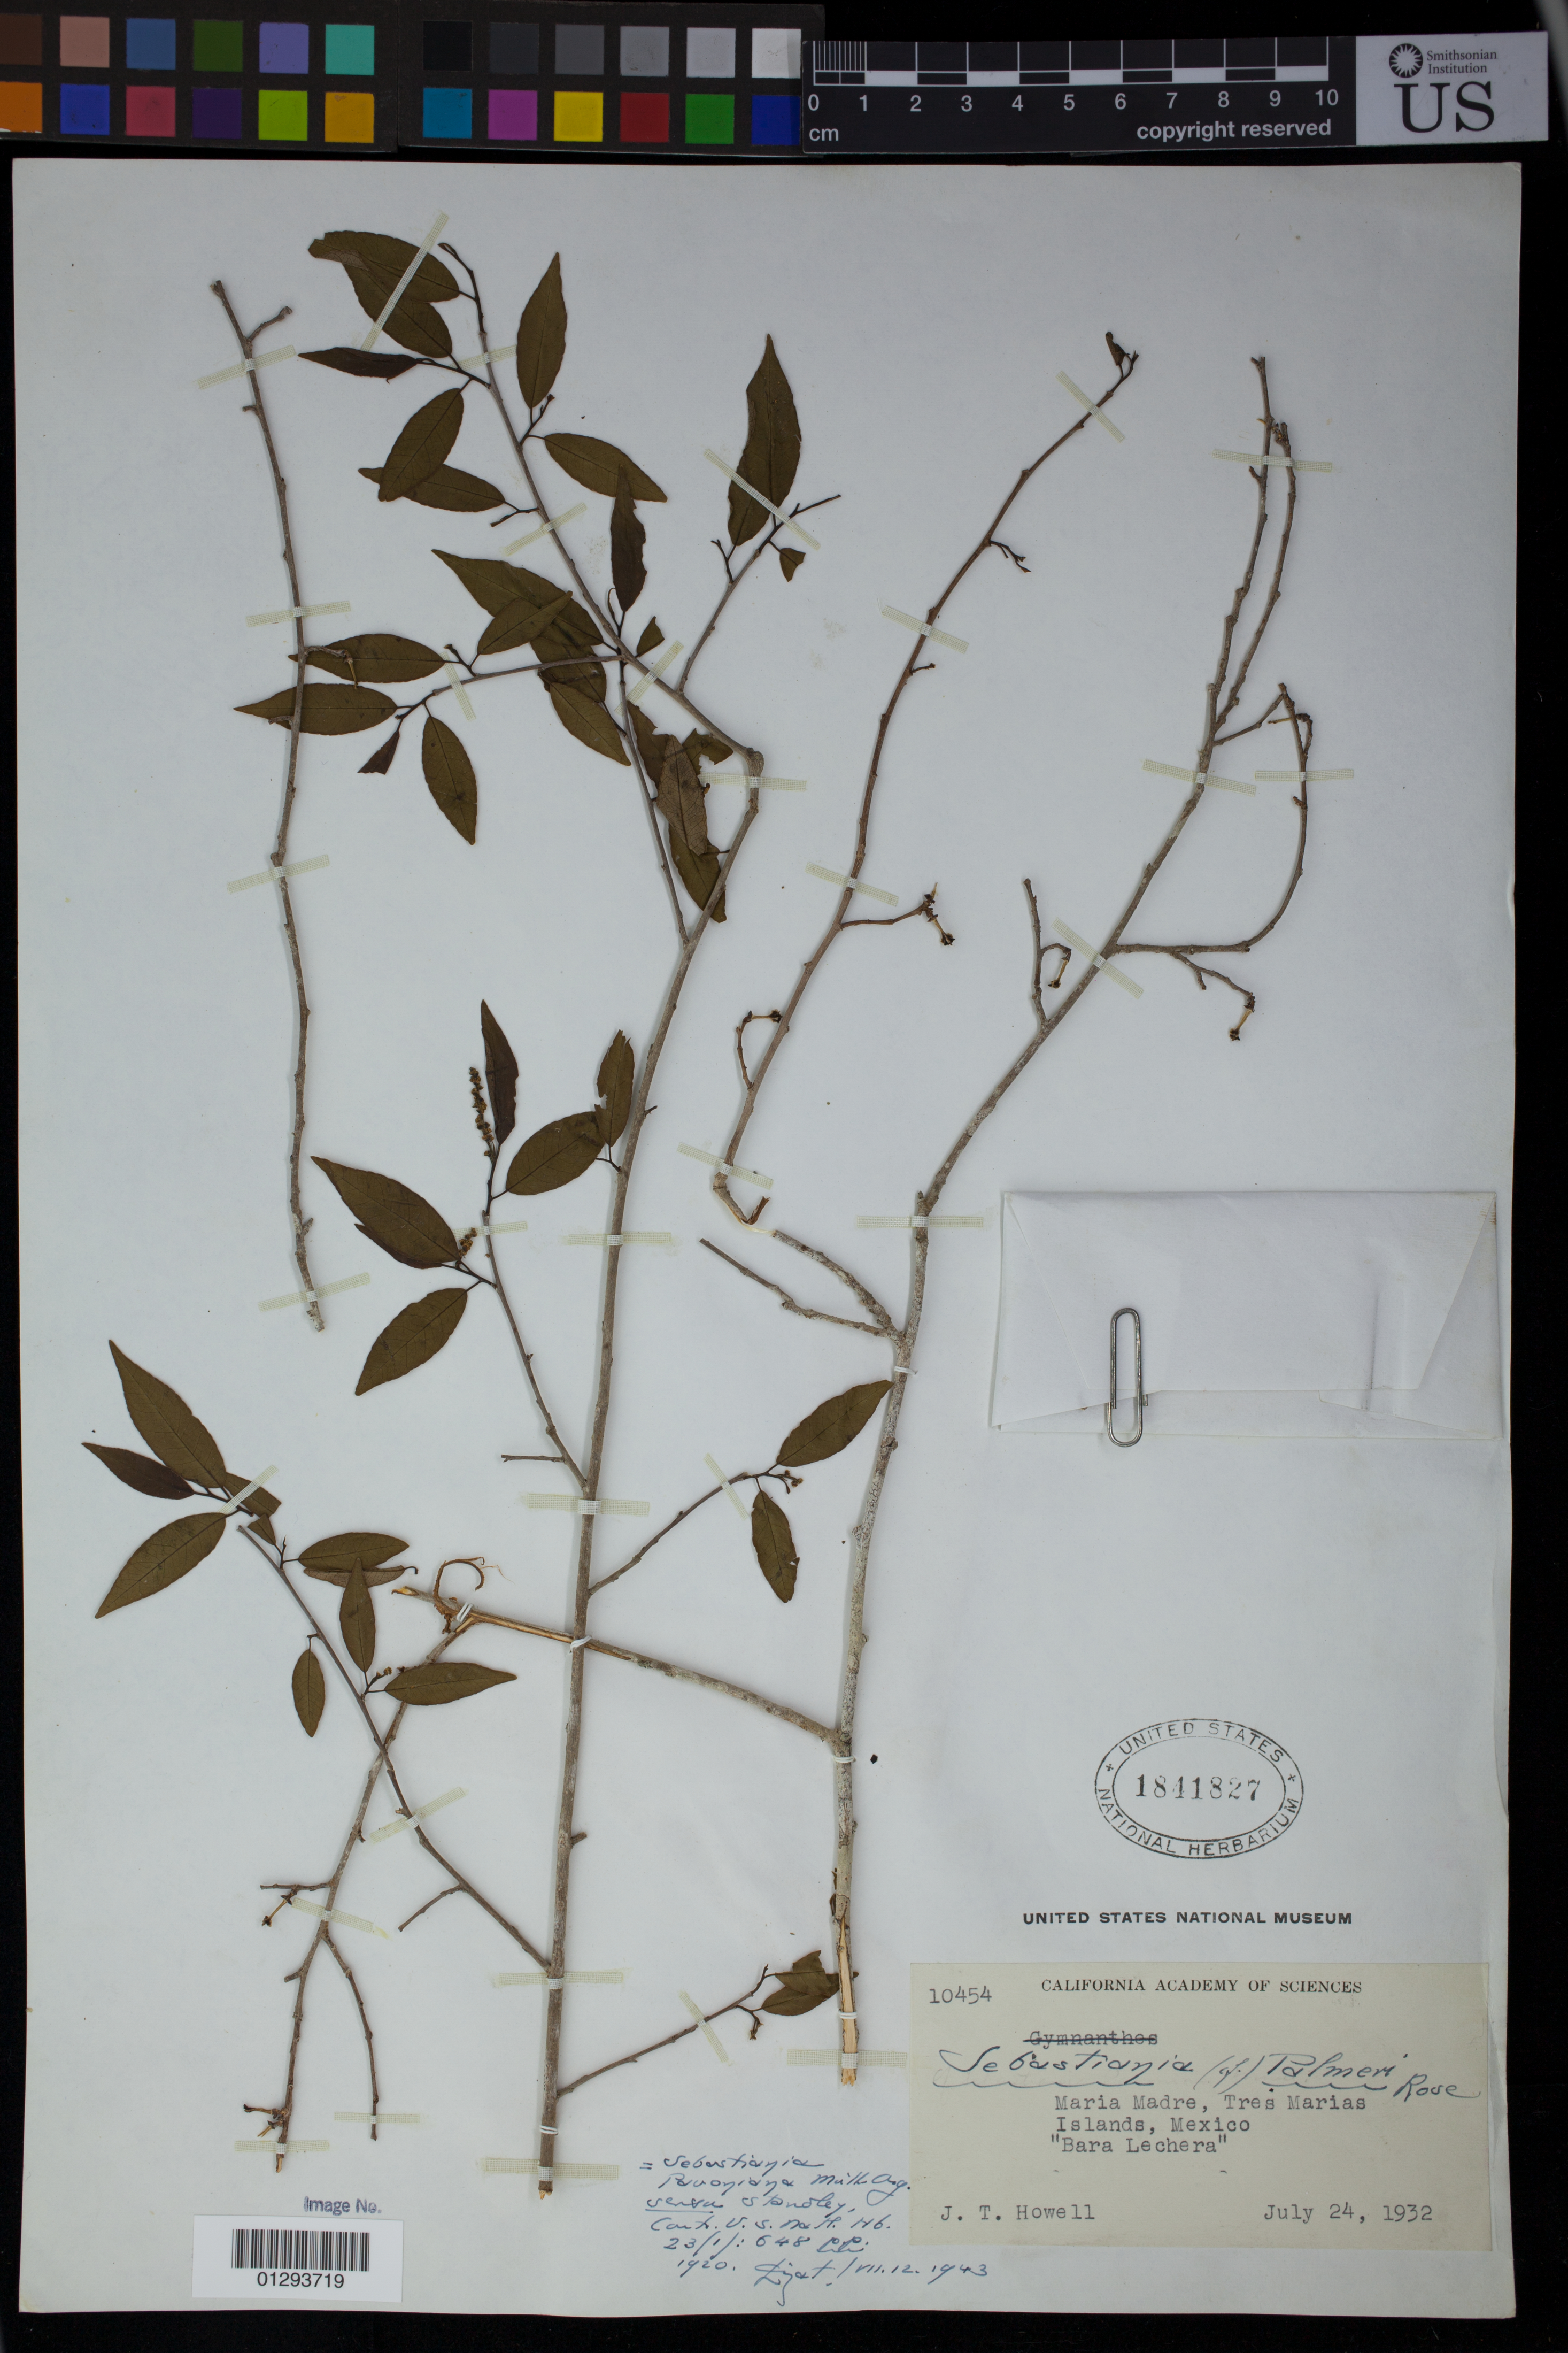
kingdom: Plantae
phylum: Tracheophyta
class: Magnoliopsida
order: Malpighiales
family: Euphorbiaceae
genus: Sebastiania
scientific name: Sebastiania pavoniana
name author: (Müll. Arg.) Müll. Arg.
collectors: J. T. Howell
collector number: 10454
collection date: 1932-07-24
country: Mexico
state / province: Nayarit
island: Maria Madre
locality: Maria Madre, Tres Marias Islands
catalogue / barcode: US 1841827